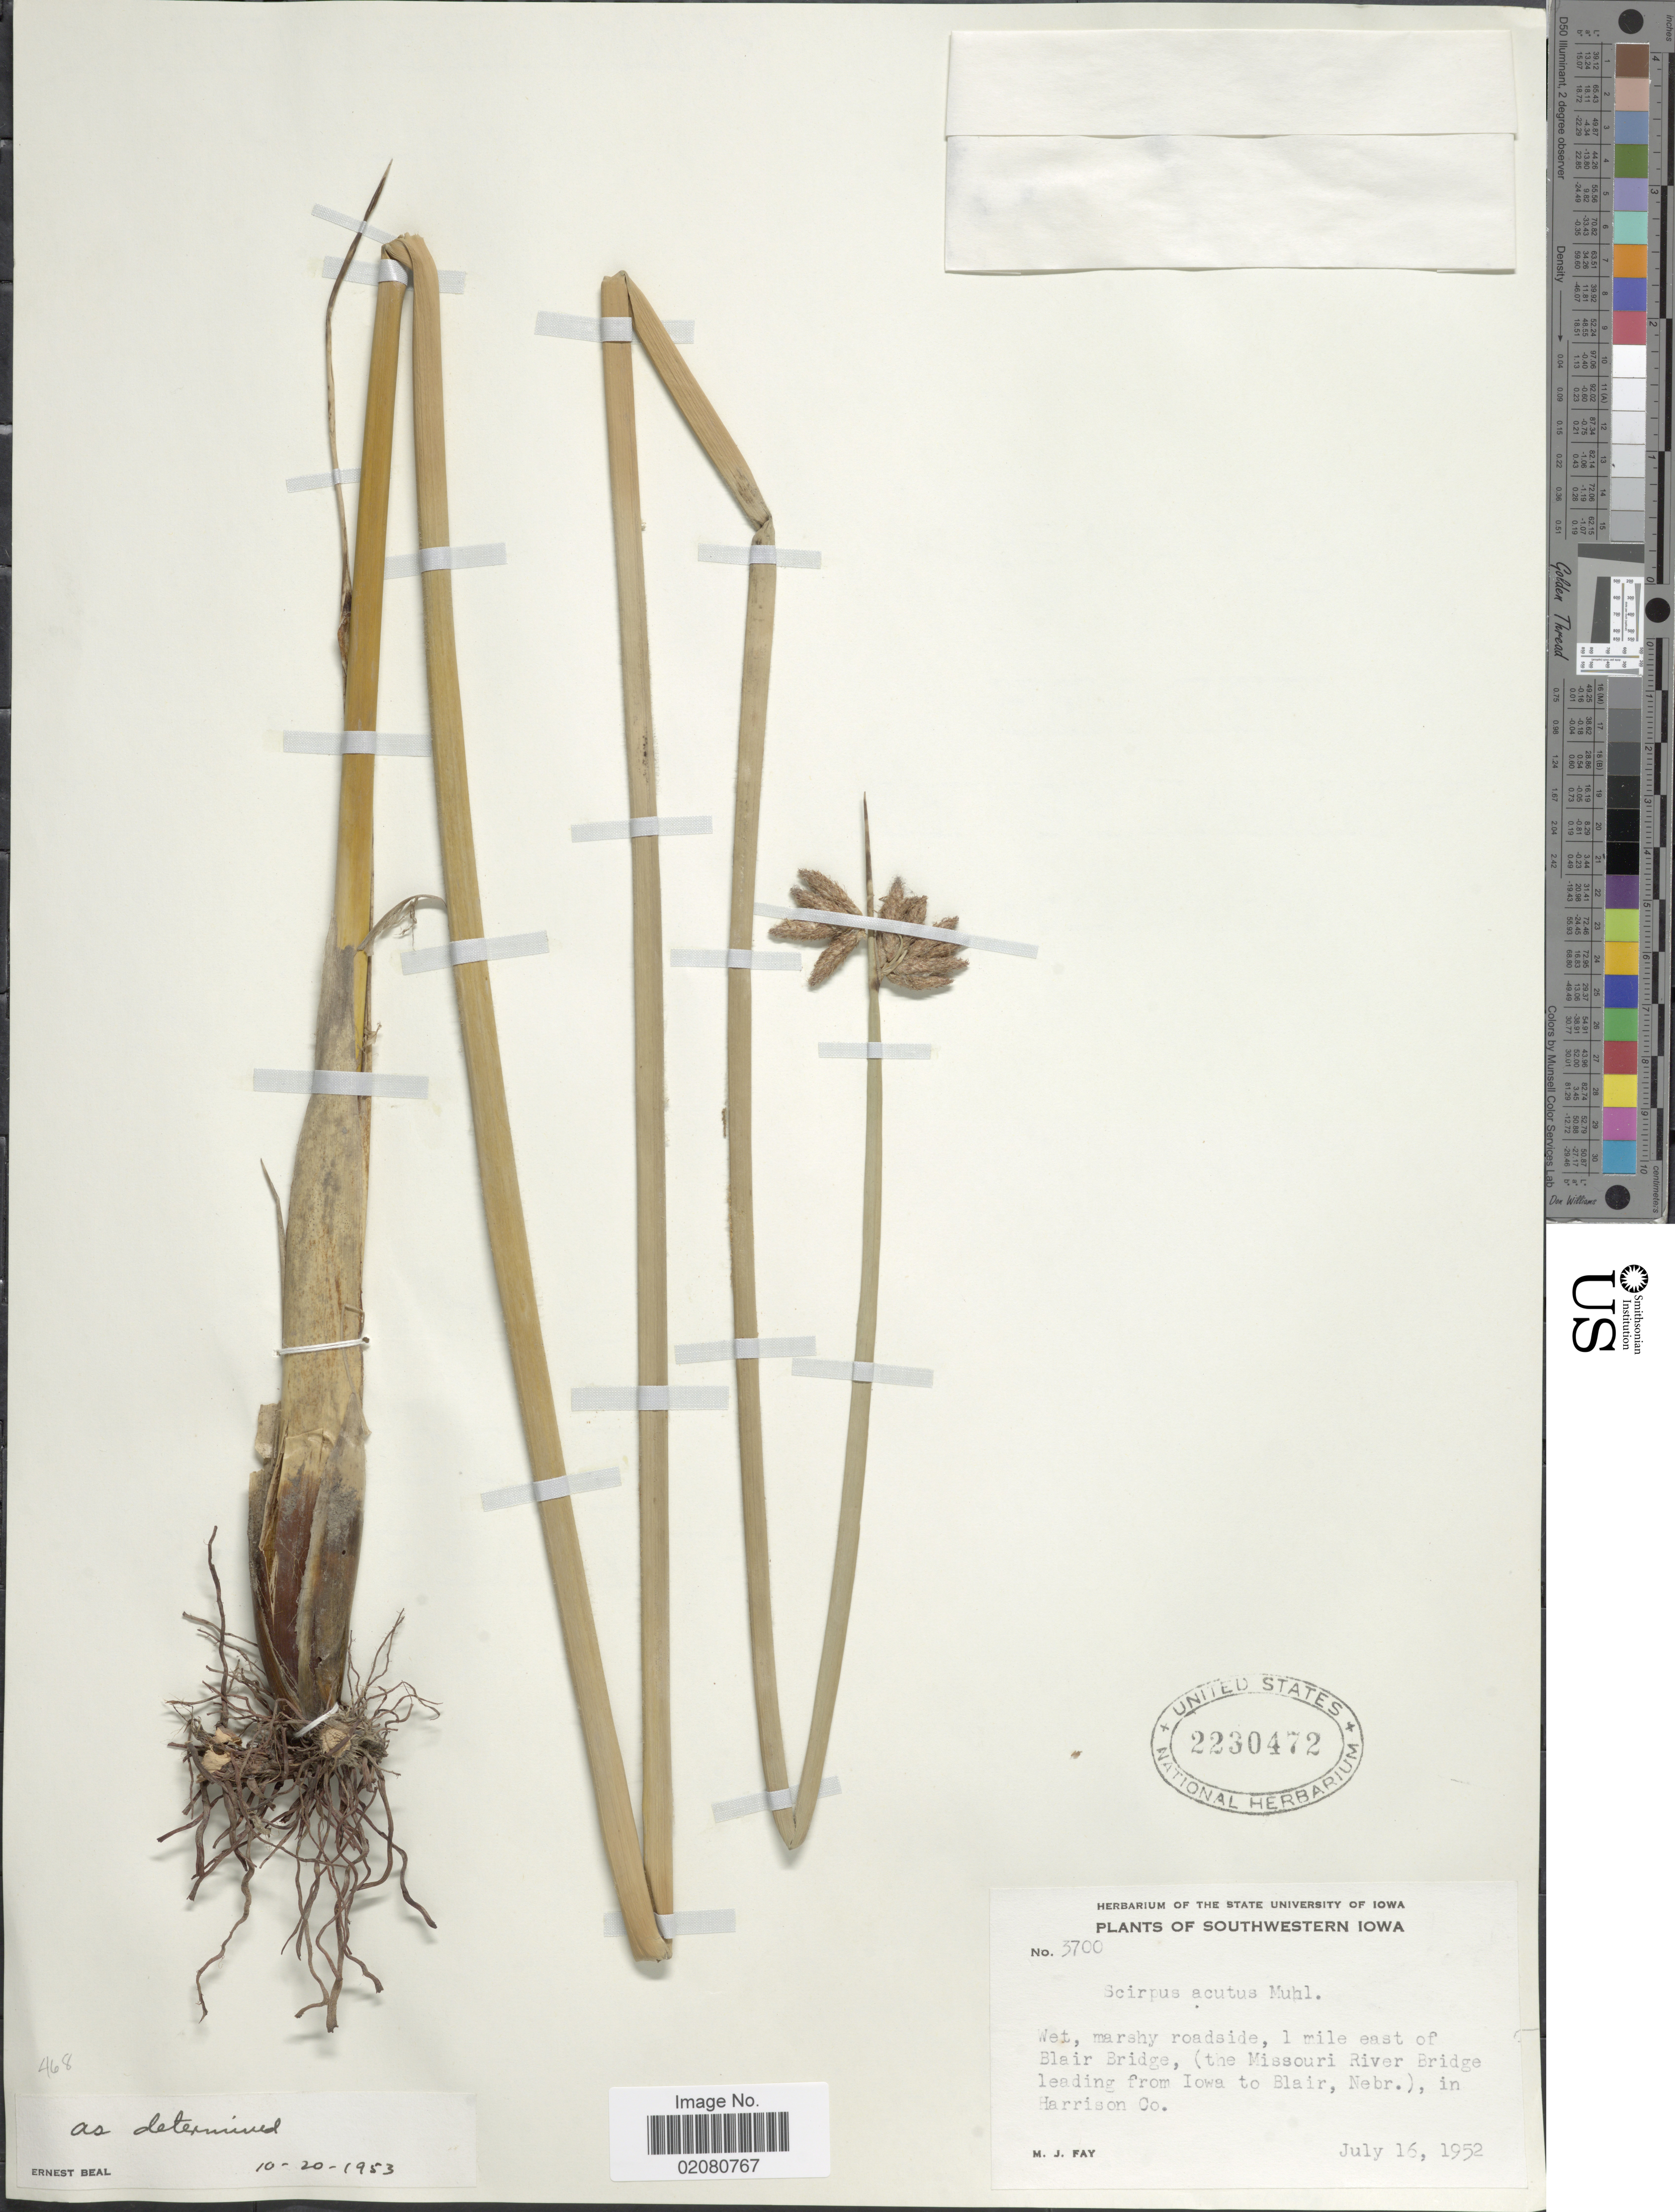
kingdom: Plantae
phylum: Tracheophyta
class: Liliopsida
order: Poales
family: Cyperaceae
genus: Schoenoplectus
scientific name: Schoenoplectus acutus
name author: (Muhl. ex Bigelow) Á. Löve & D. Löve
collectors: M. Fay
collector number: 3700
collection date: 1952-07-16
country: United States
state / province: Iowa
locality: Southwestern Iowa. 1 mile east of Blair Bridge, (the Missouri River Bridge leading from Iowa to Blair, Nebr.), in Harrison Co.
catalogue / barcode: US 2230472